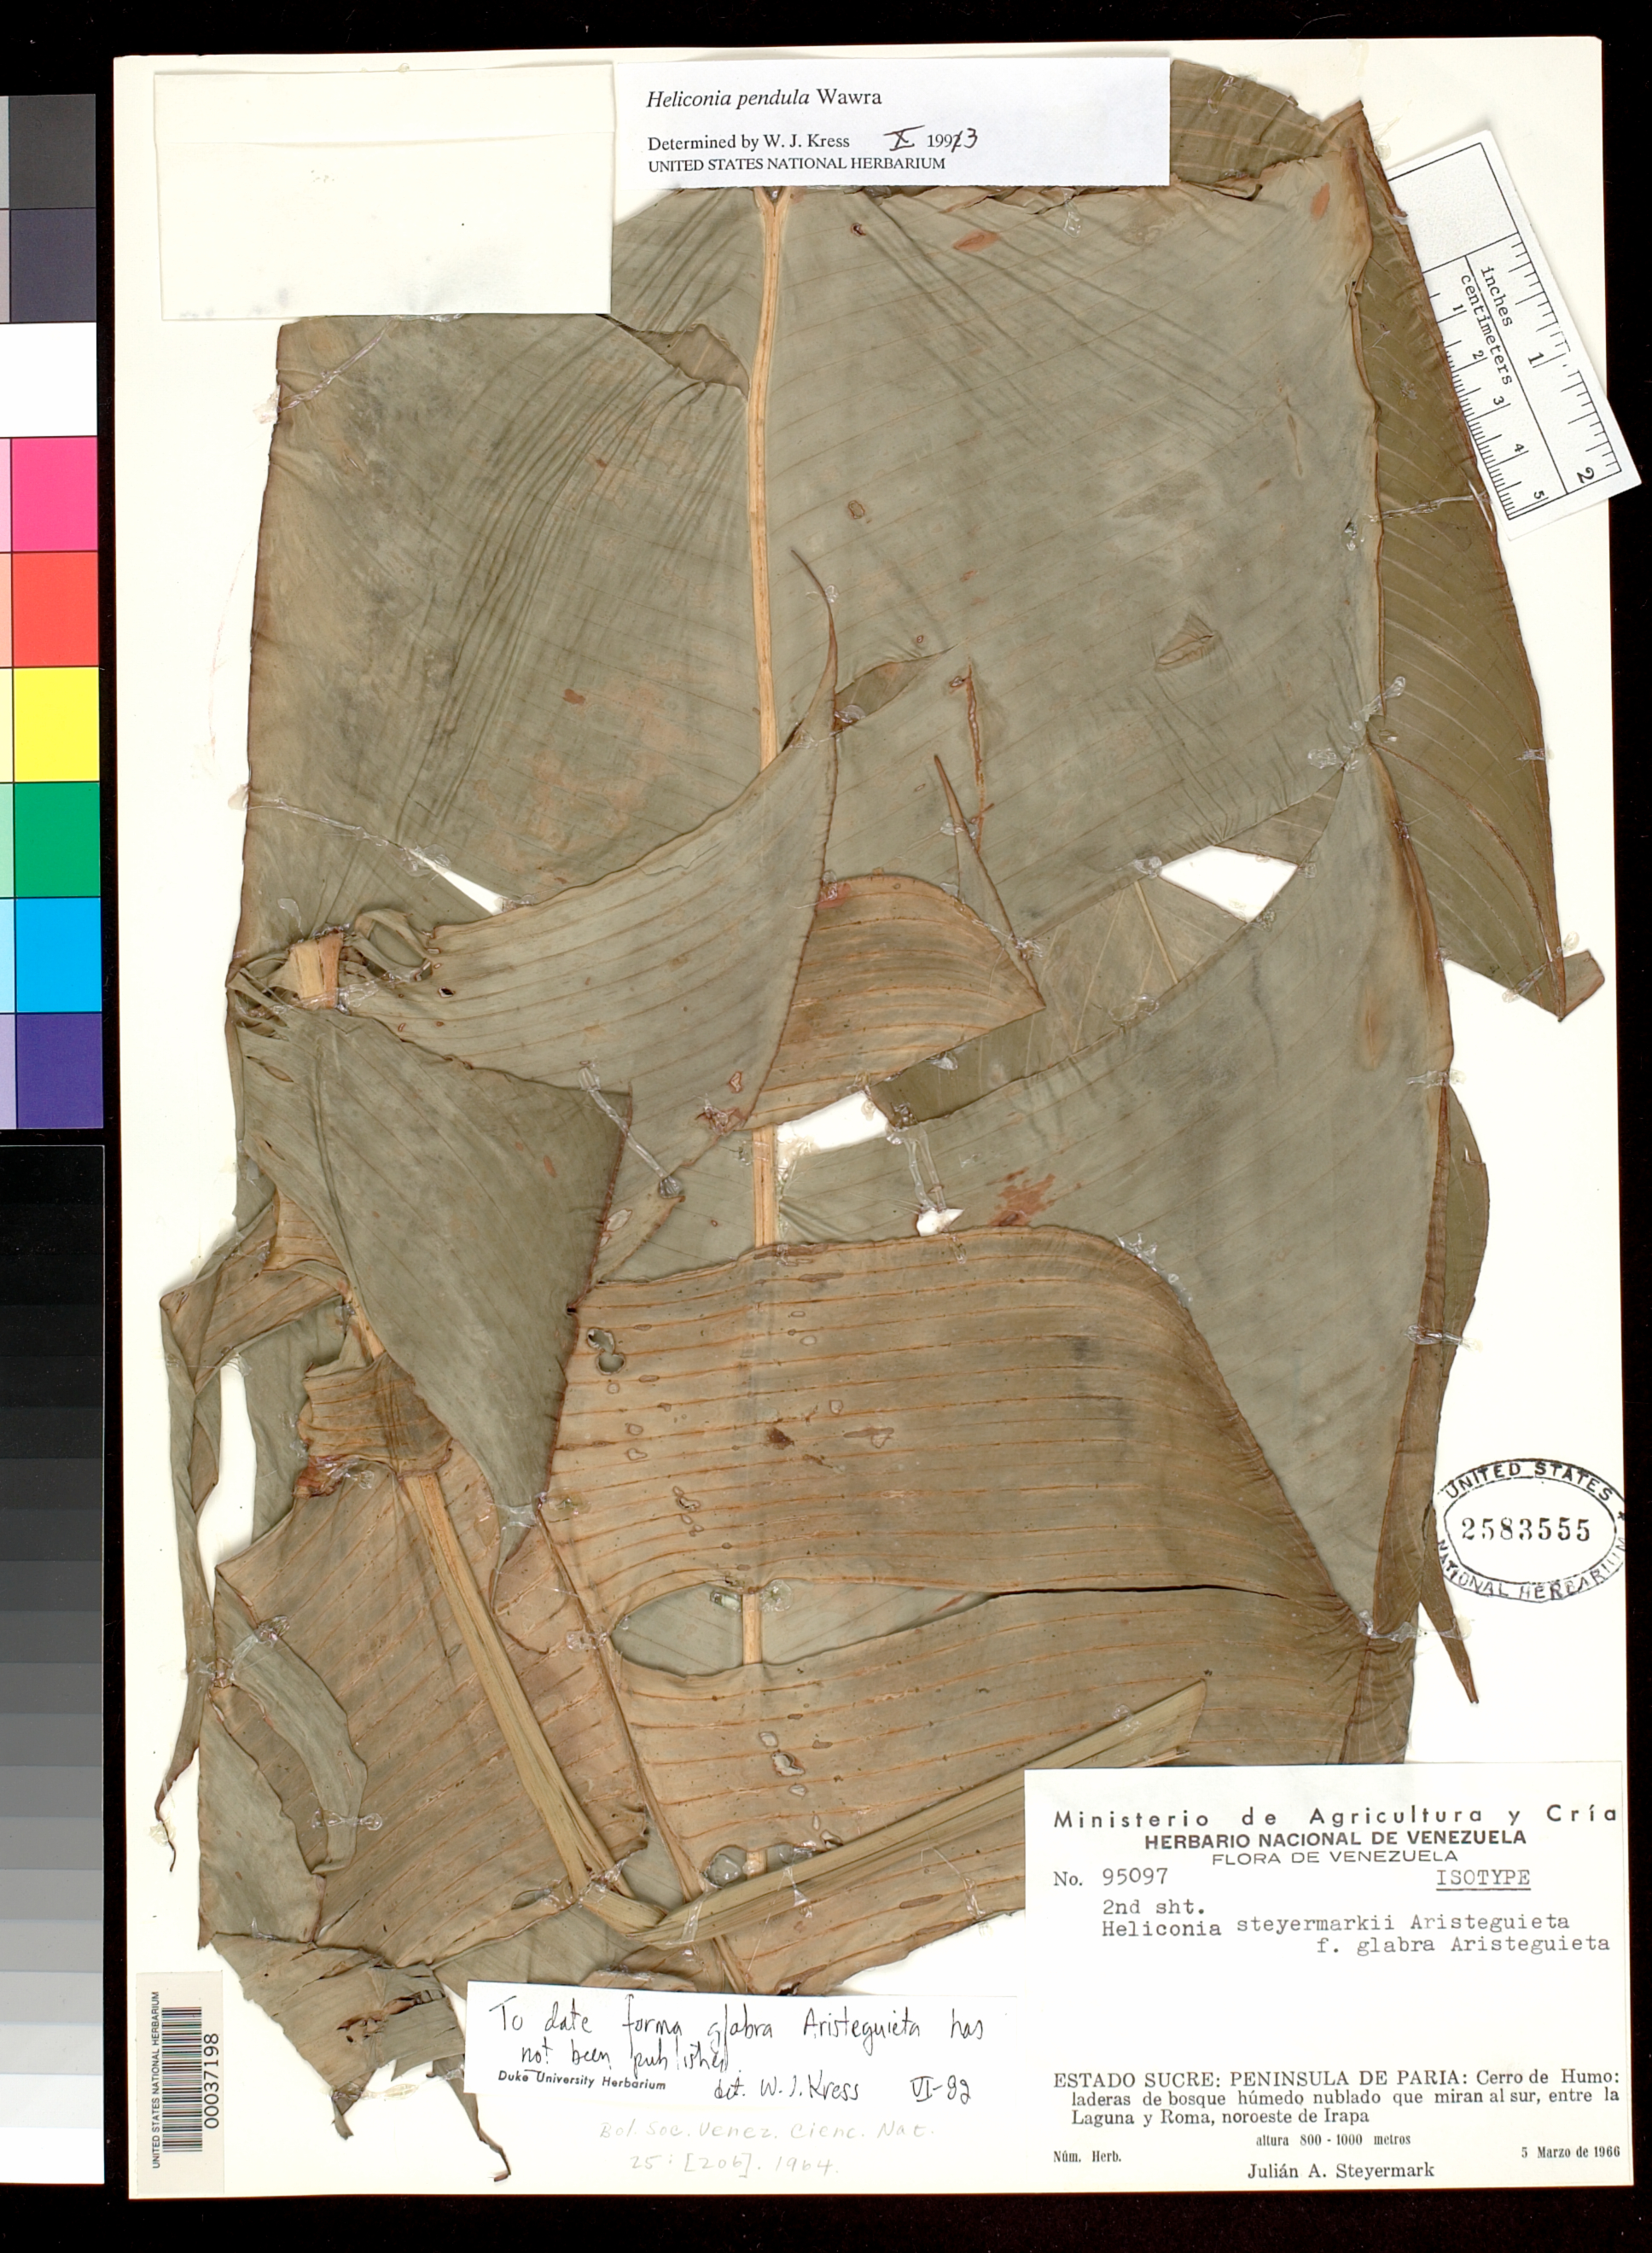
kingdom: Plantae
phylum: Tracheophyta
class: Liliopsida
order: Zingiberales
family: Heliconiaceae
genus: Heliconia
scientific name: Heliconia sp.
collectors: J. Steyermark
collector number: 95097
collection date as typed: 05 Mar 1966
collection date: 1966-03-05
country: Venezuela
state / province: Sucre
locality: Peninsula of paria, cerro de humo, between la laguna and roma, nw of irapa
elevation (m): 800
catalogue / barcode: US 2583555